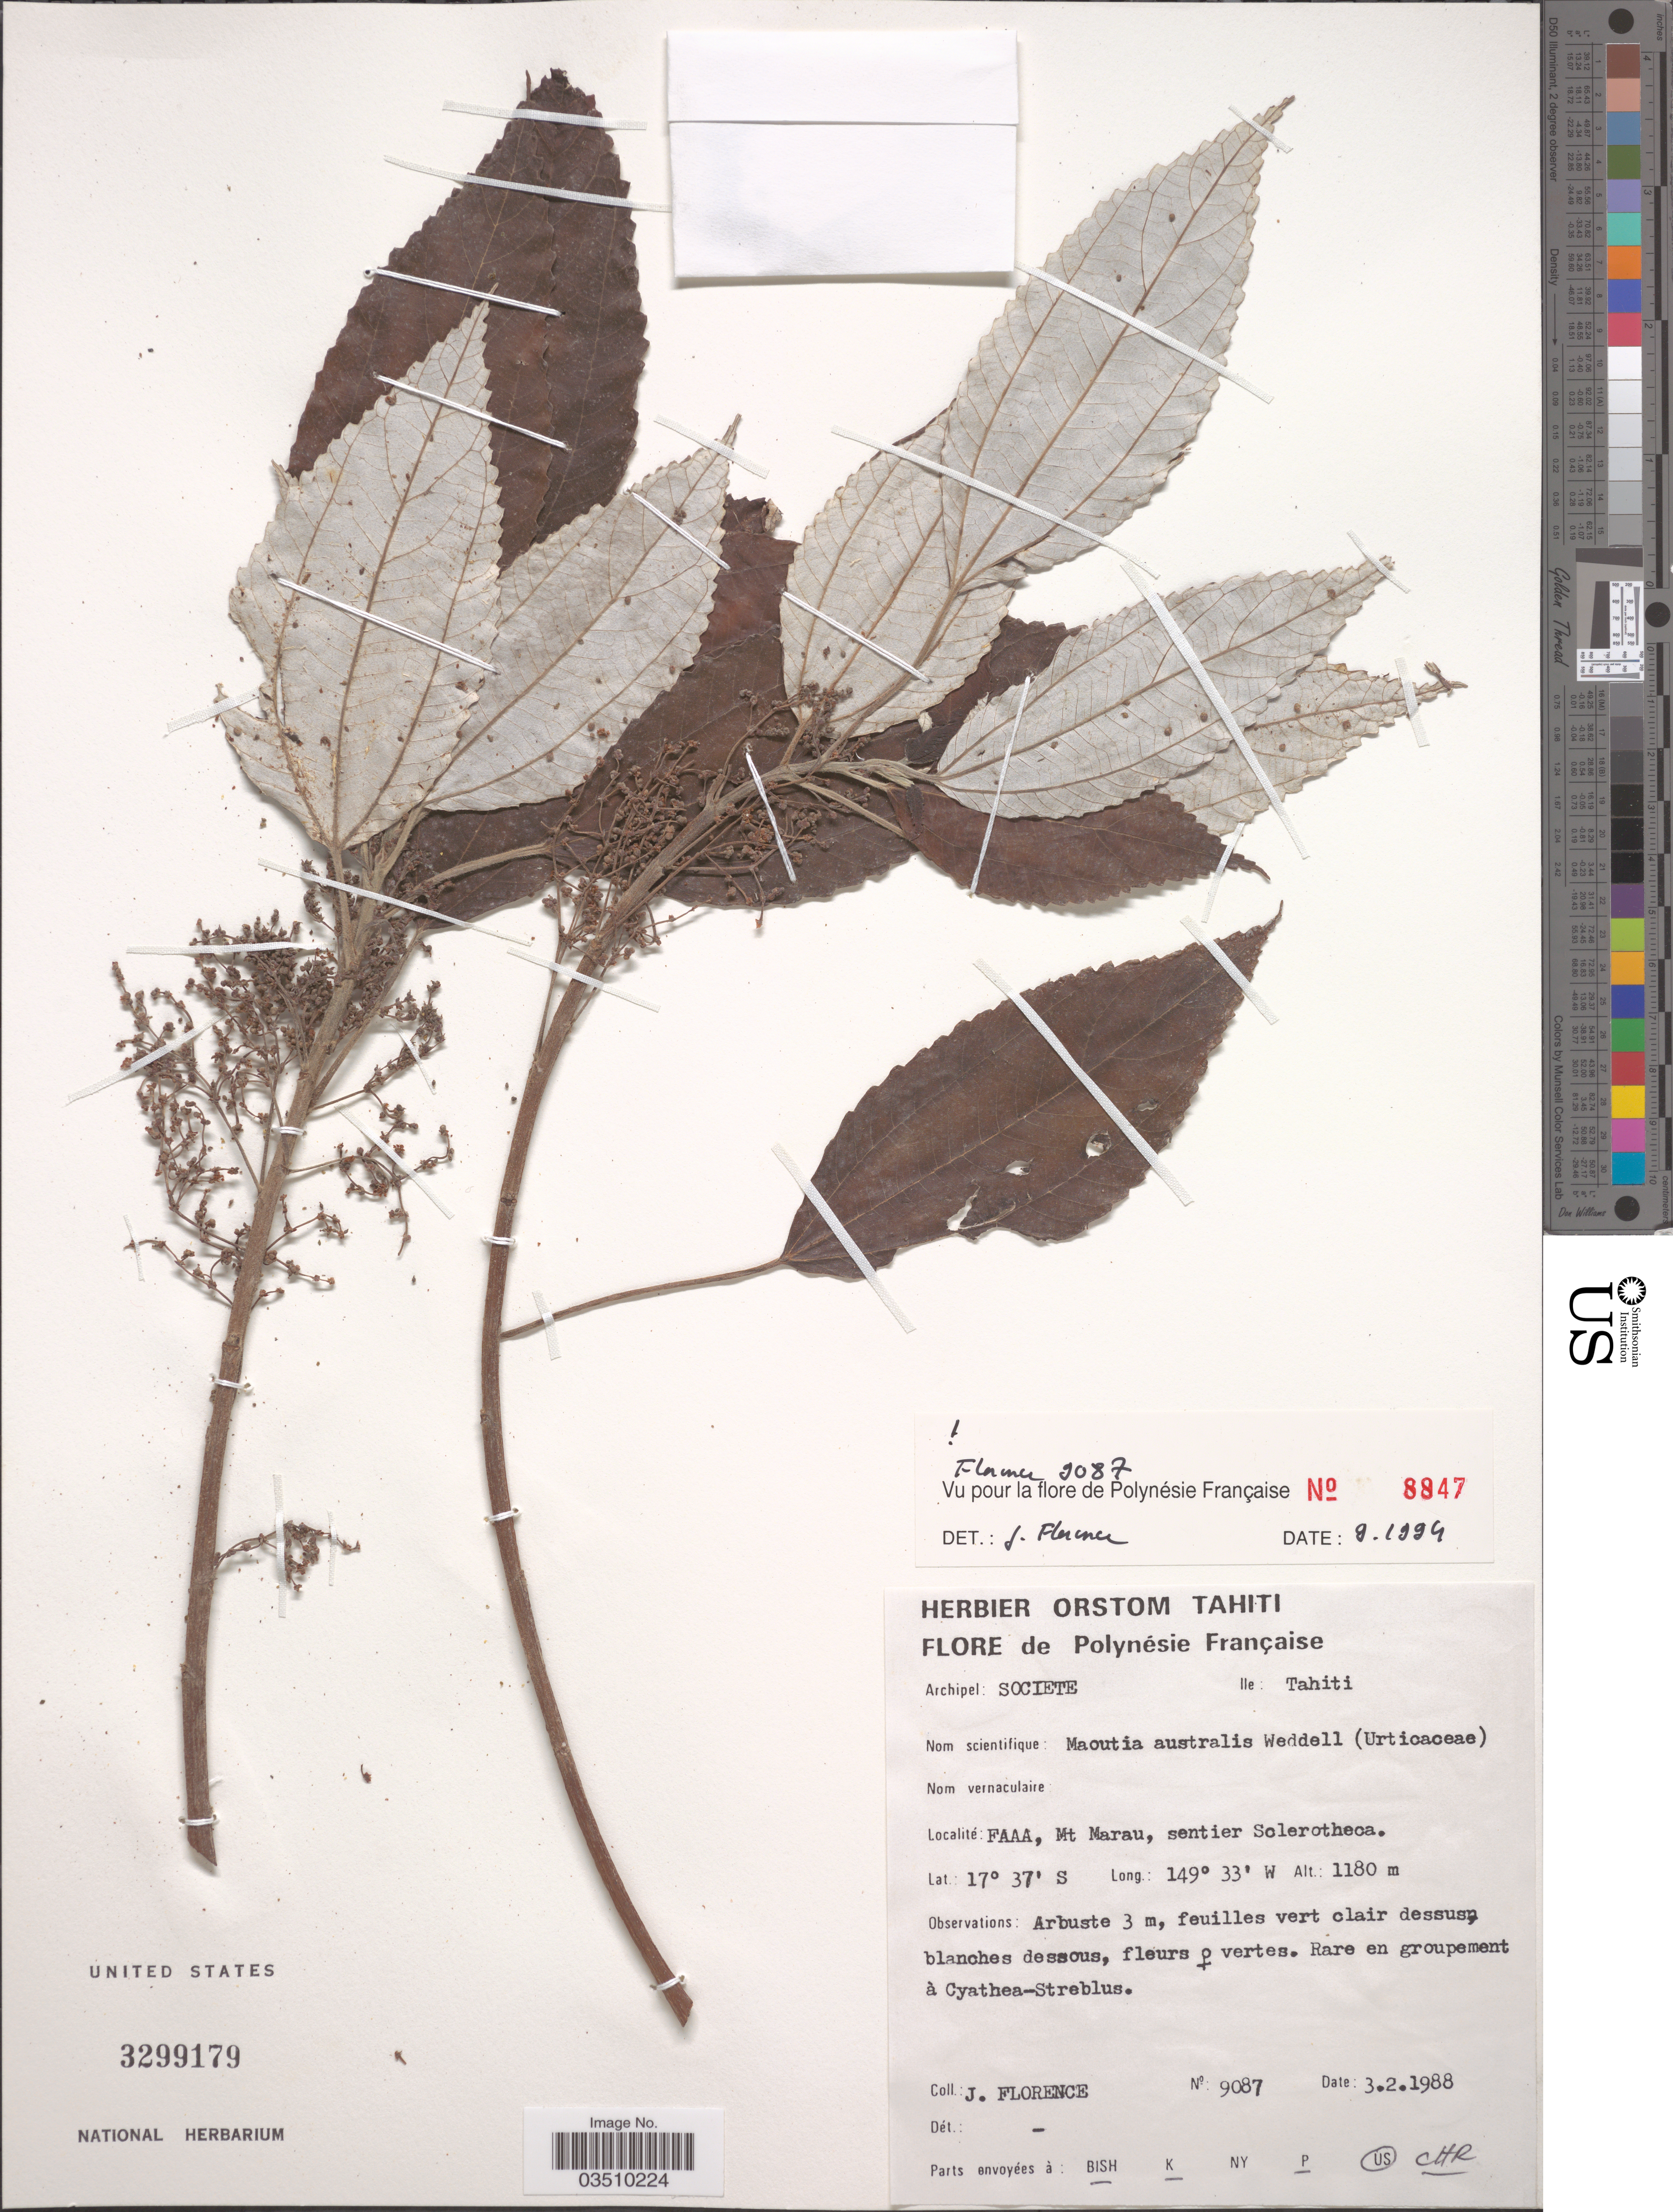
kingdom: Plantae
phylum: Tracheophyta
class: Magnoliopsida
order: Rosales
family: Urticaceae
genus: Maoutia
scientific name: Maoutia australis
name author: Wedd.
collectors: J. Florence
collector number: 9087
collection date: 1988-02-03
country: French Polynesia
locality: Archipel: Societe. Ile: Tahiti. Faaa, Mt Marau, sentier Solerotheca.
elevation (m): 1180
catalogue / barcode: US 3299179